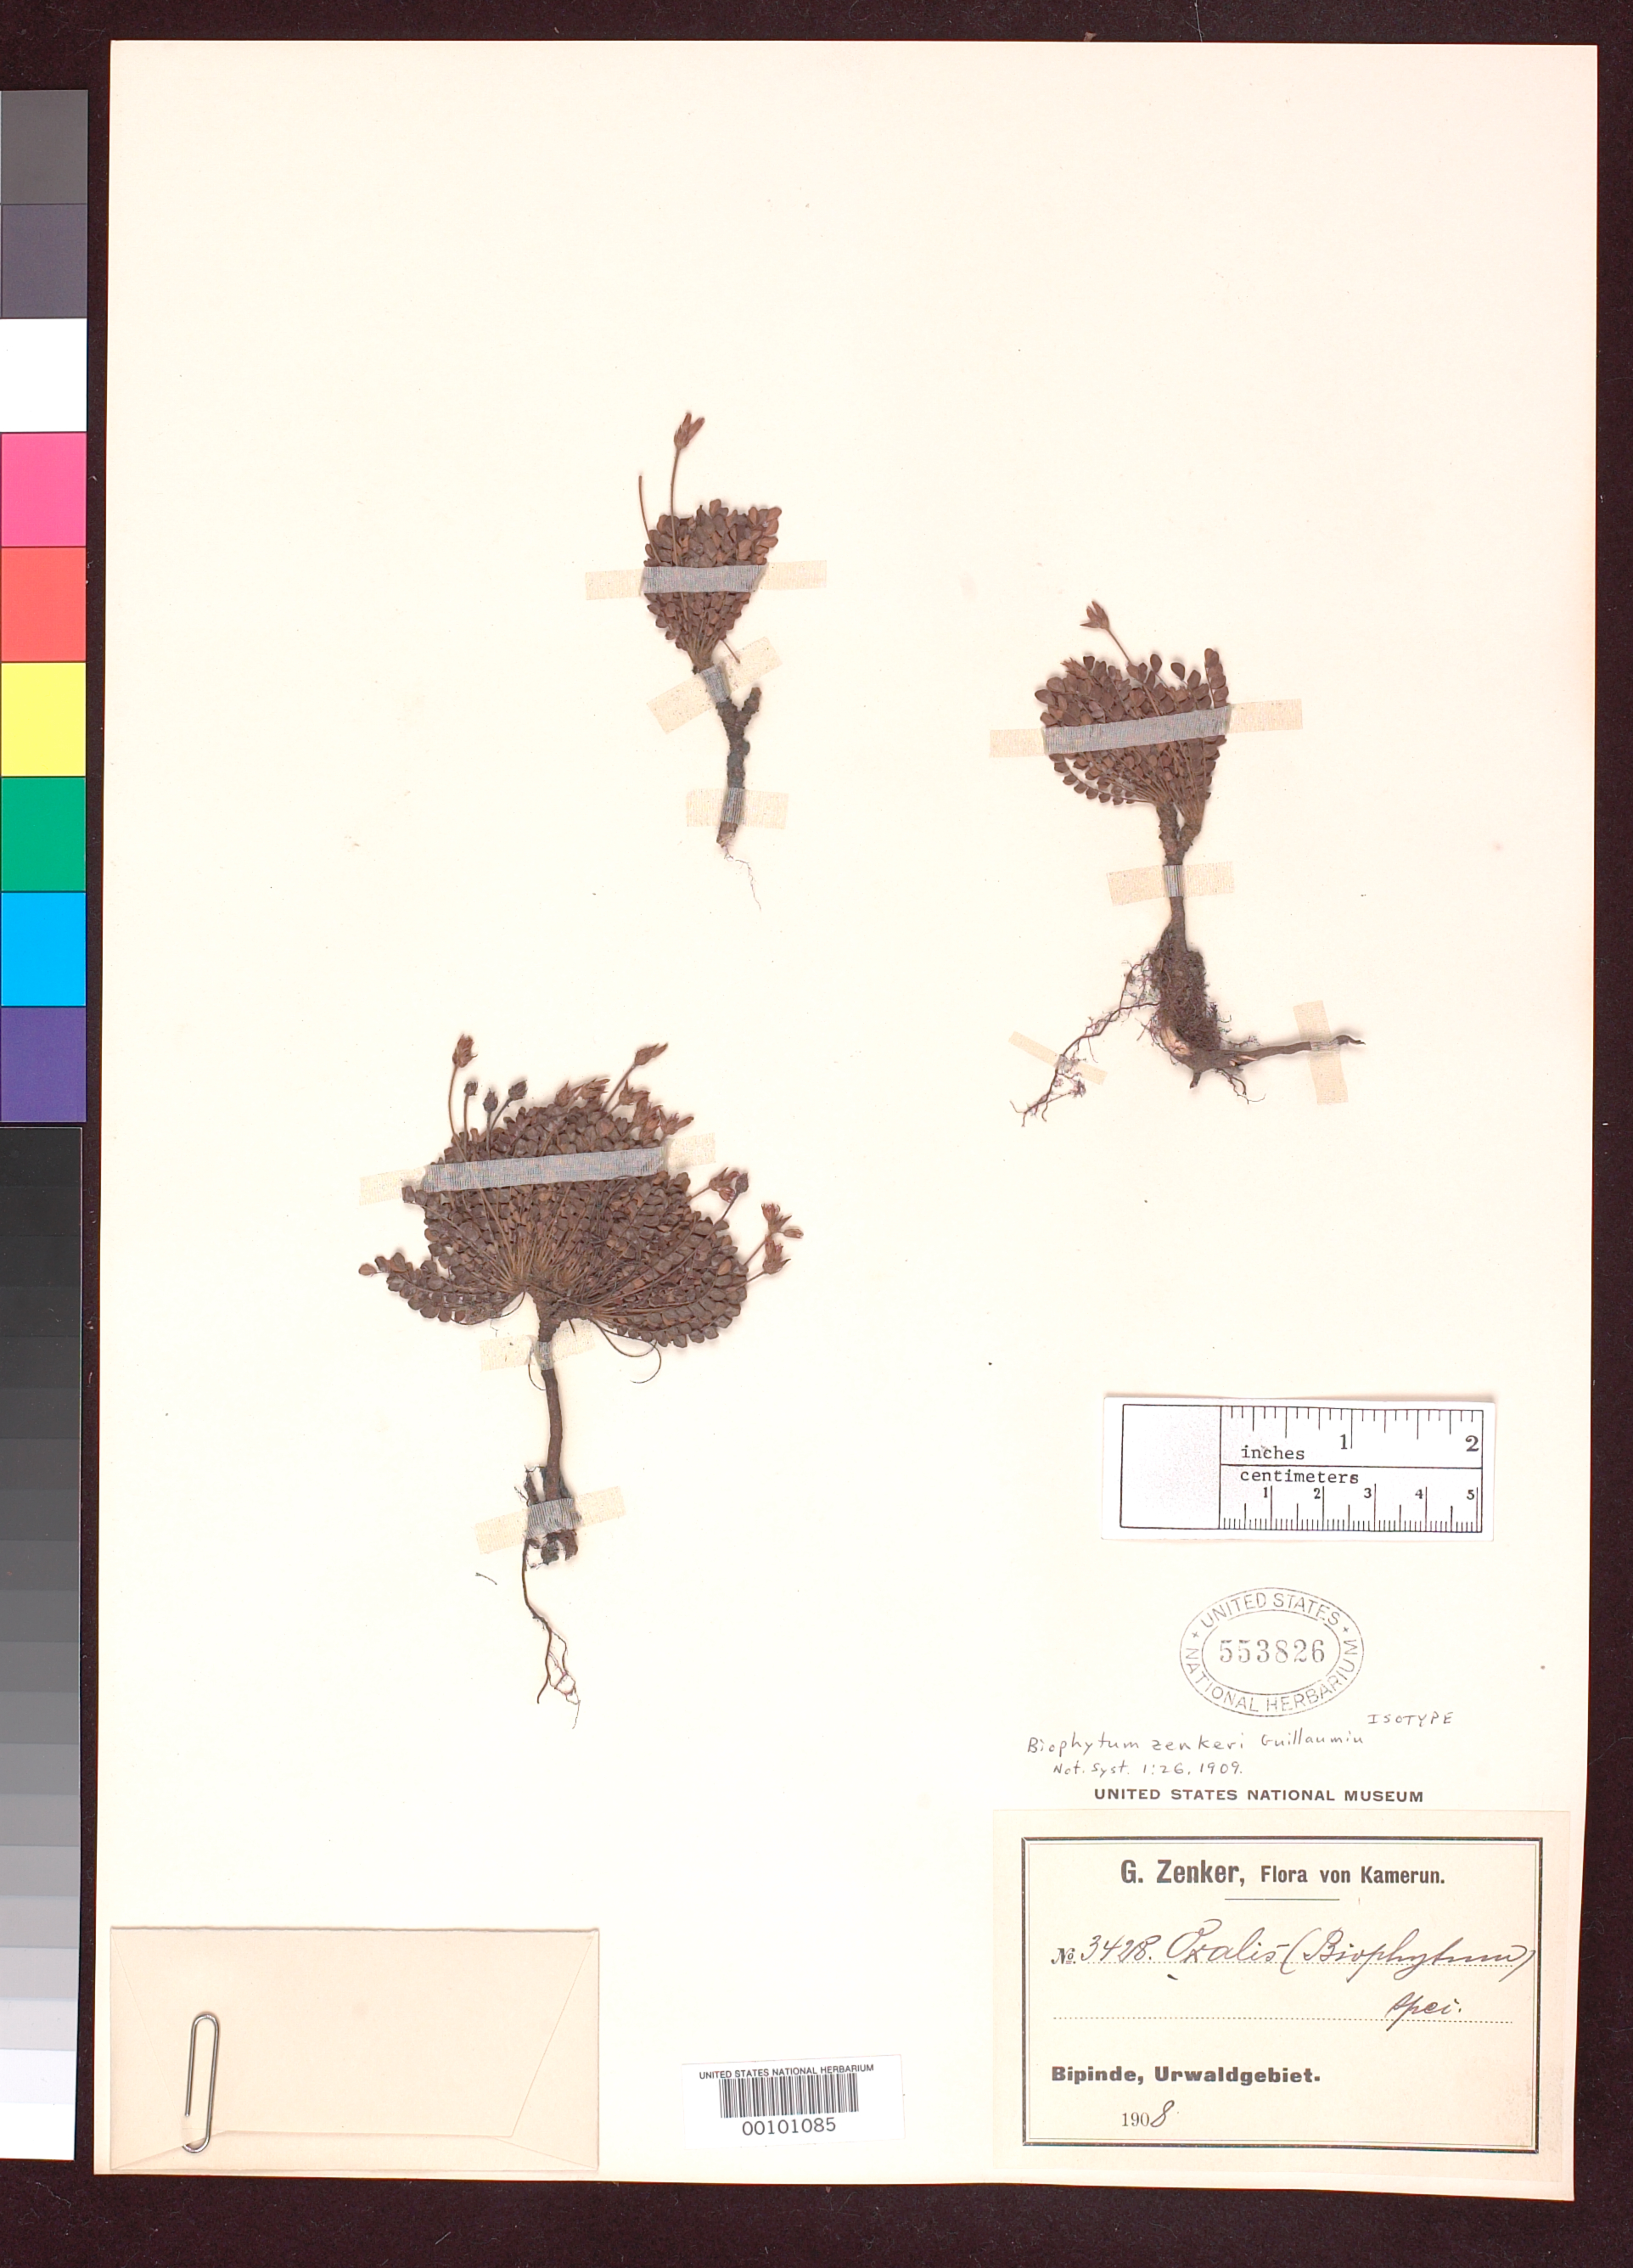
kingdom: Plantae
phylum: Tracheophyta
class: Magnoliopsida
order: Oxalidales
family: Oxalidaceae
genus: Biophytum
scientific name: Biophytum zenkeri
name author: Guillaumin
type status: Isotype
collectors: G. A. Zenker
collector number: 34218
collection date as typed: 1908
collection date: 1908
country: Cameroon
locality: Bipinde, Urwaldgebiet.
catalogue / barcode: US 553826